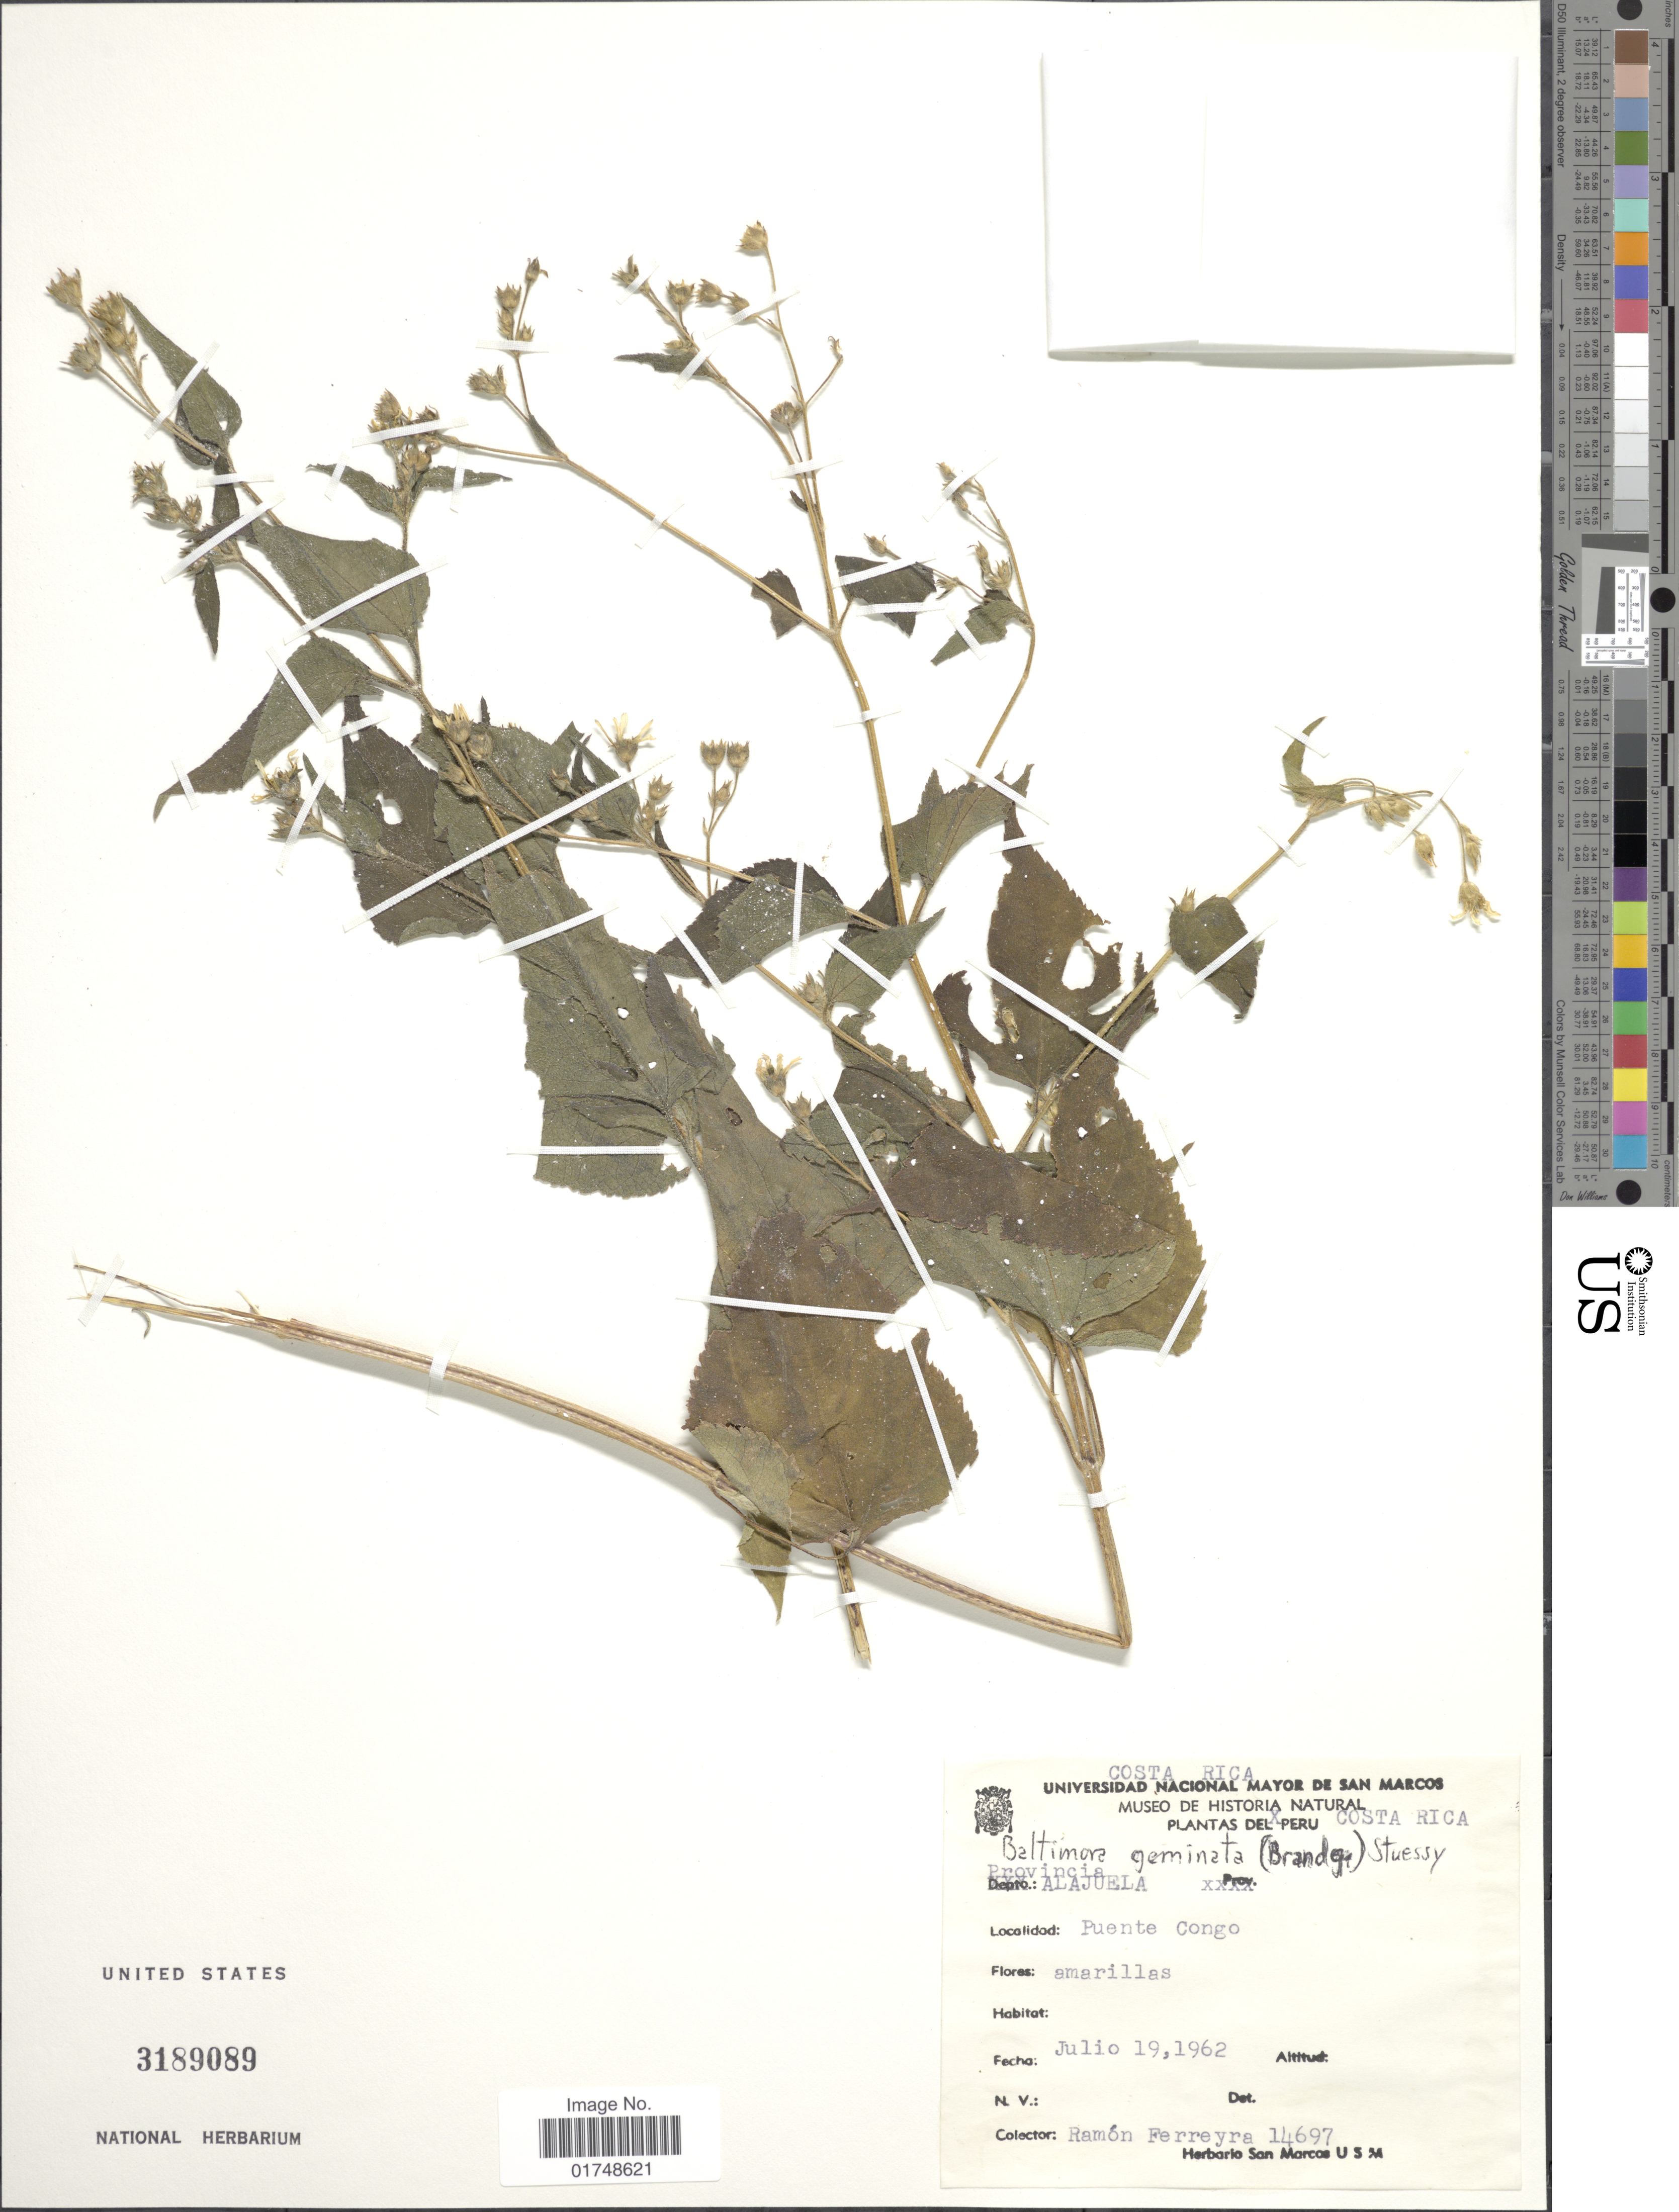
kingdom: Plantae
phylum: Tracheophyta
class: Magnoliopsida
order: Asterales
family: Asteraceae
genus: Baltimora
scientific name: Baltimora geminata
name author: (Brandegee) Stuessy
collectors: R. A. Ferreyra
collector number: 14697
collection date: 1962-07-19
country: Costa Rica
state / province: Alajuela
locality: Provincia: Alajuela. Puente Congo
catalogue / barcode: US 3189089